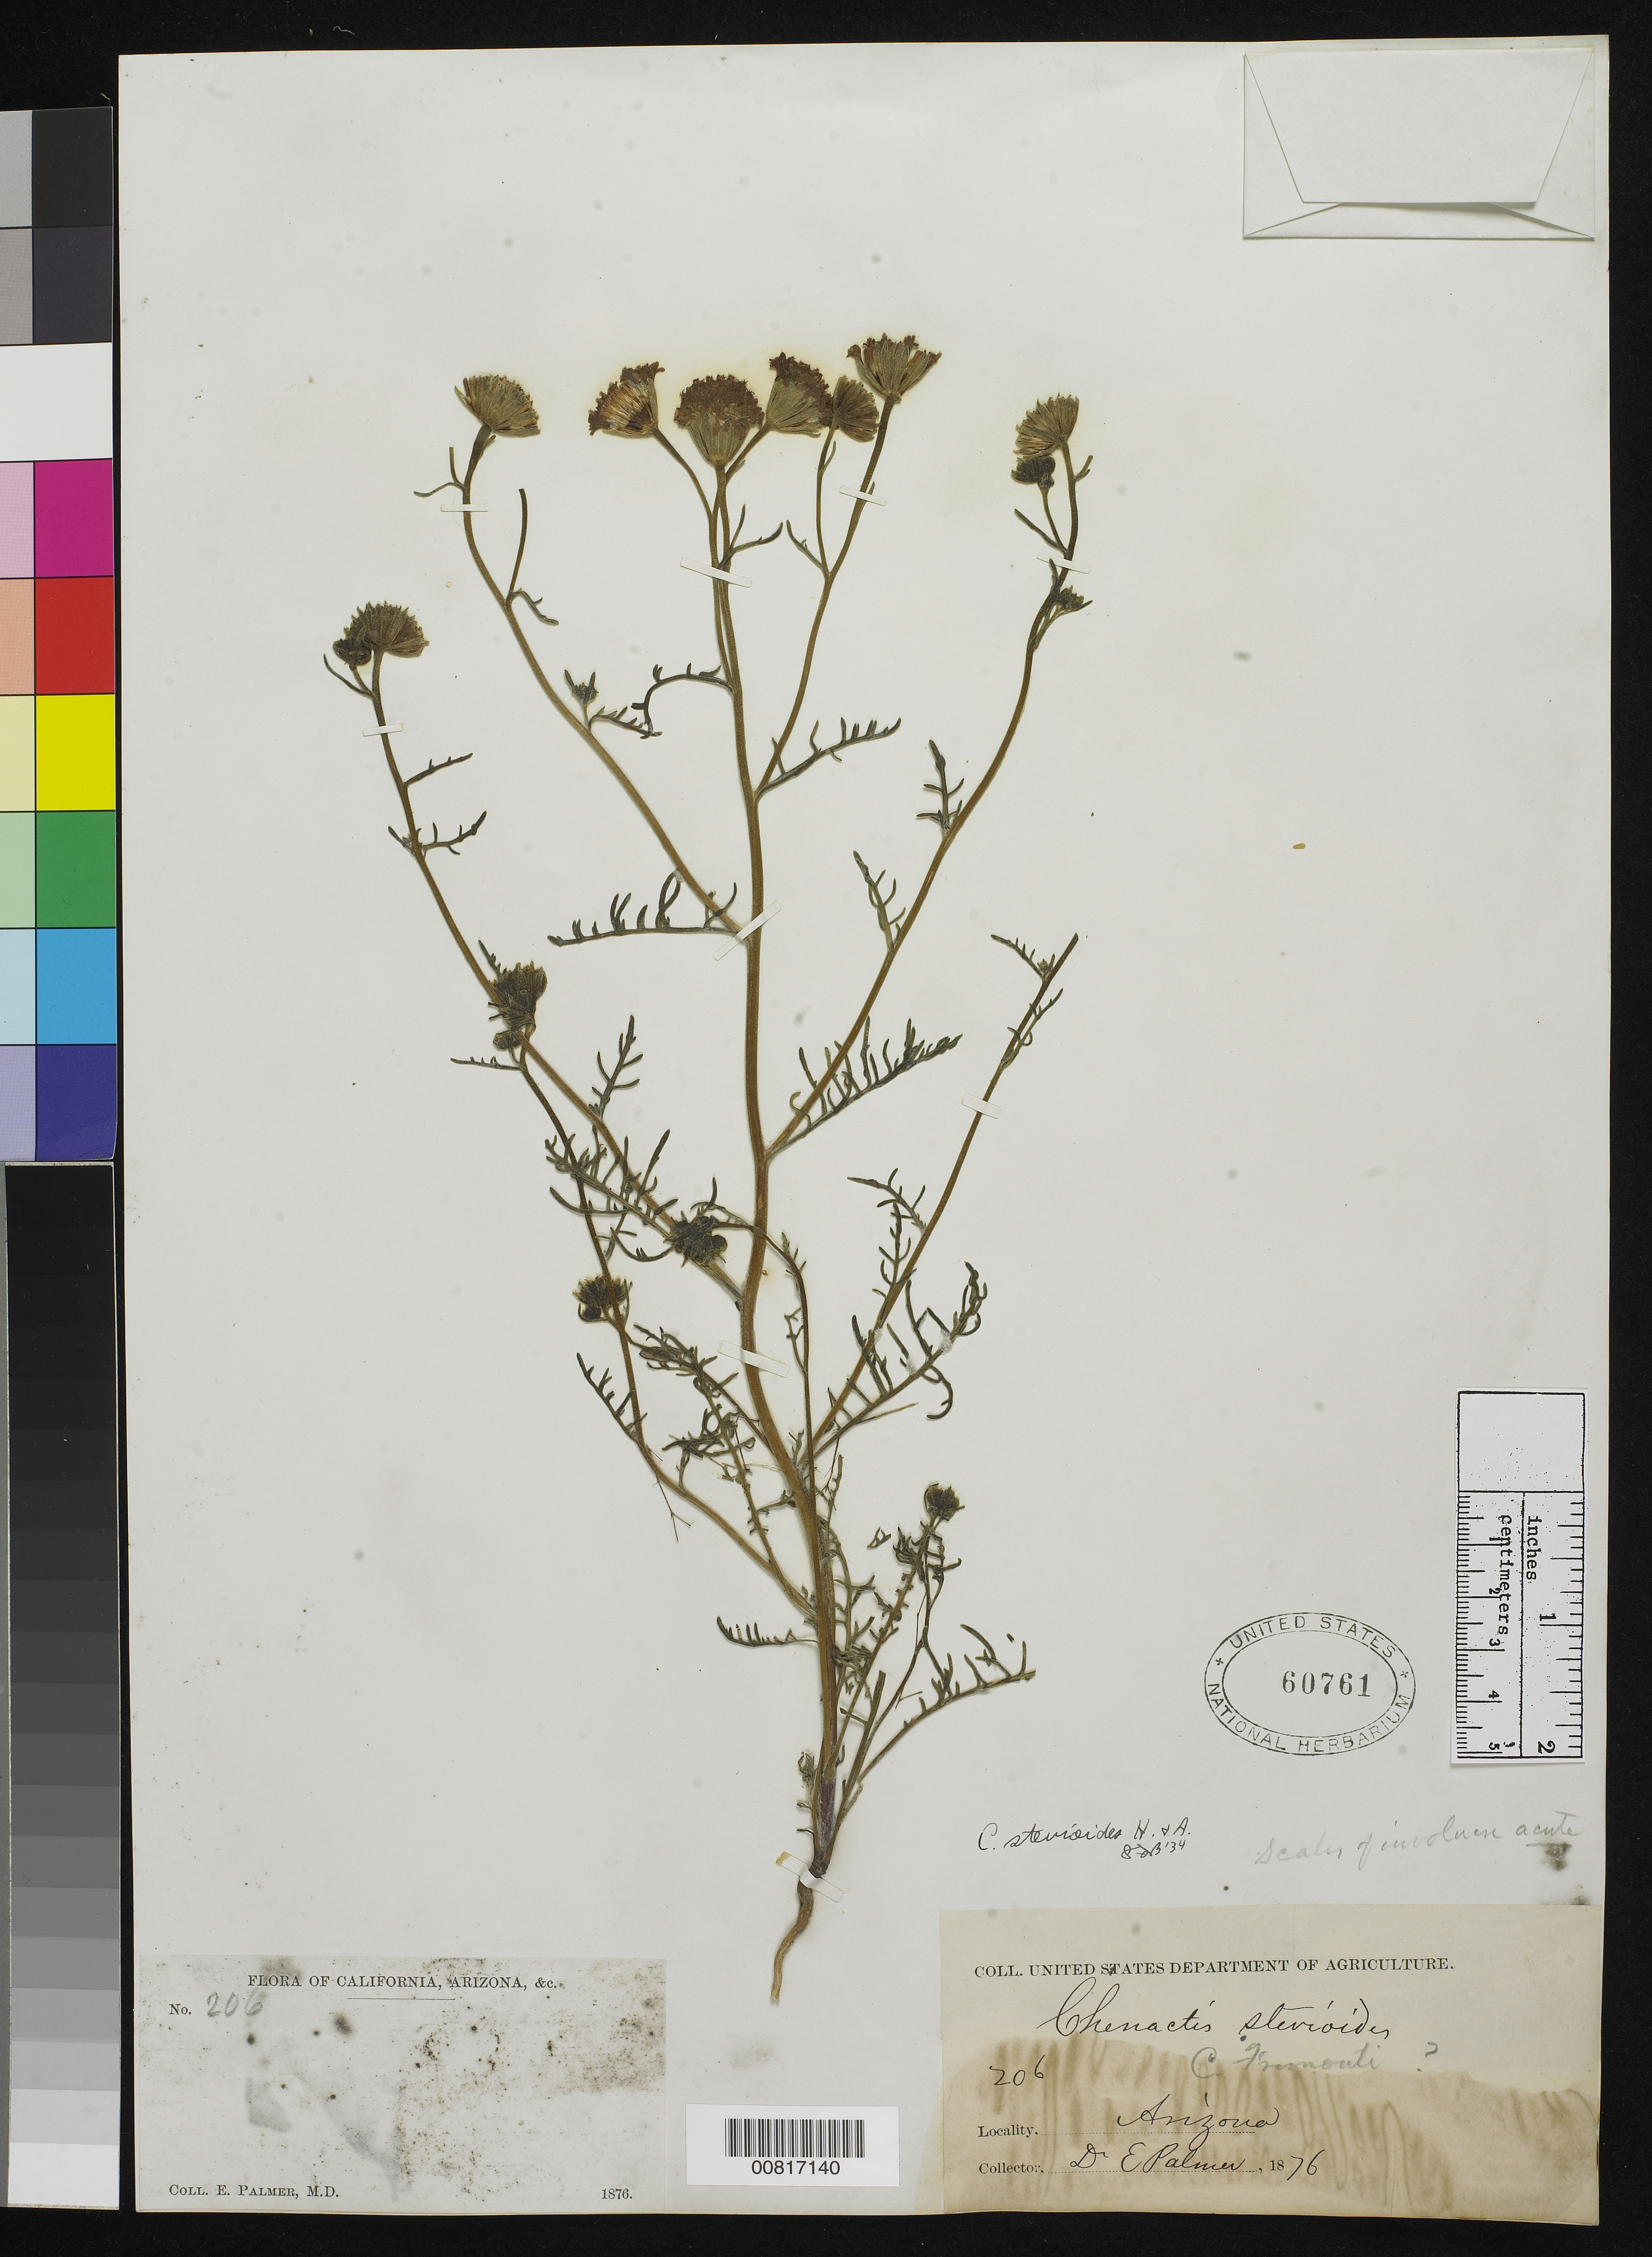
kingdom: Plantae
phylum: Tracheophyta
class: Magnoliopsida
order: Asterales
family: Asteraceae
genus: Chaenactis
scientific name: Chaenactis stevioides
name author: Hook. & Arn.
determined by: Blake, Sydney F.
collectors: E. Palmer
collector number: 206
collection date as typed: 1876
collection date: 1876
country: United States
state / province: Arizona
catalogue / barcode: US 60761